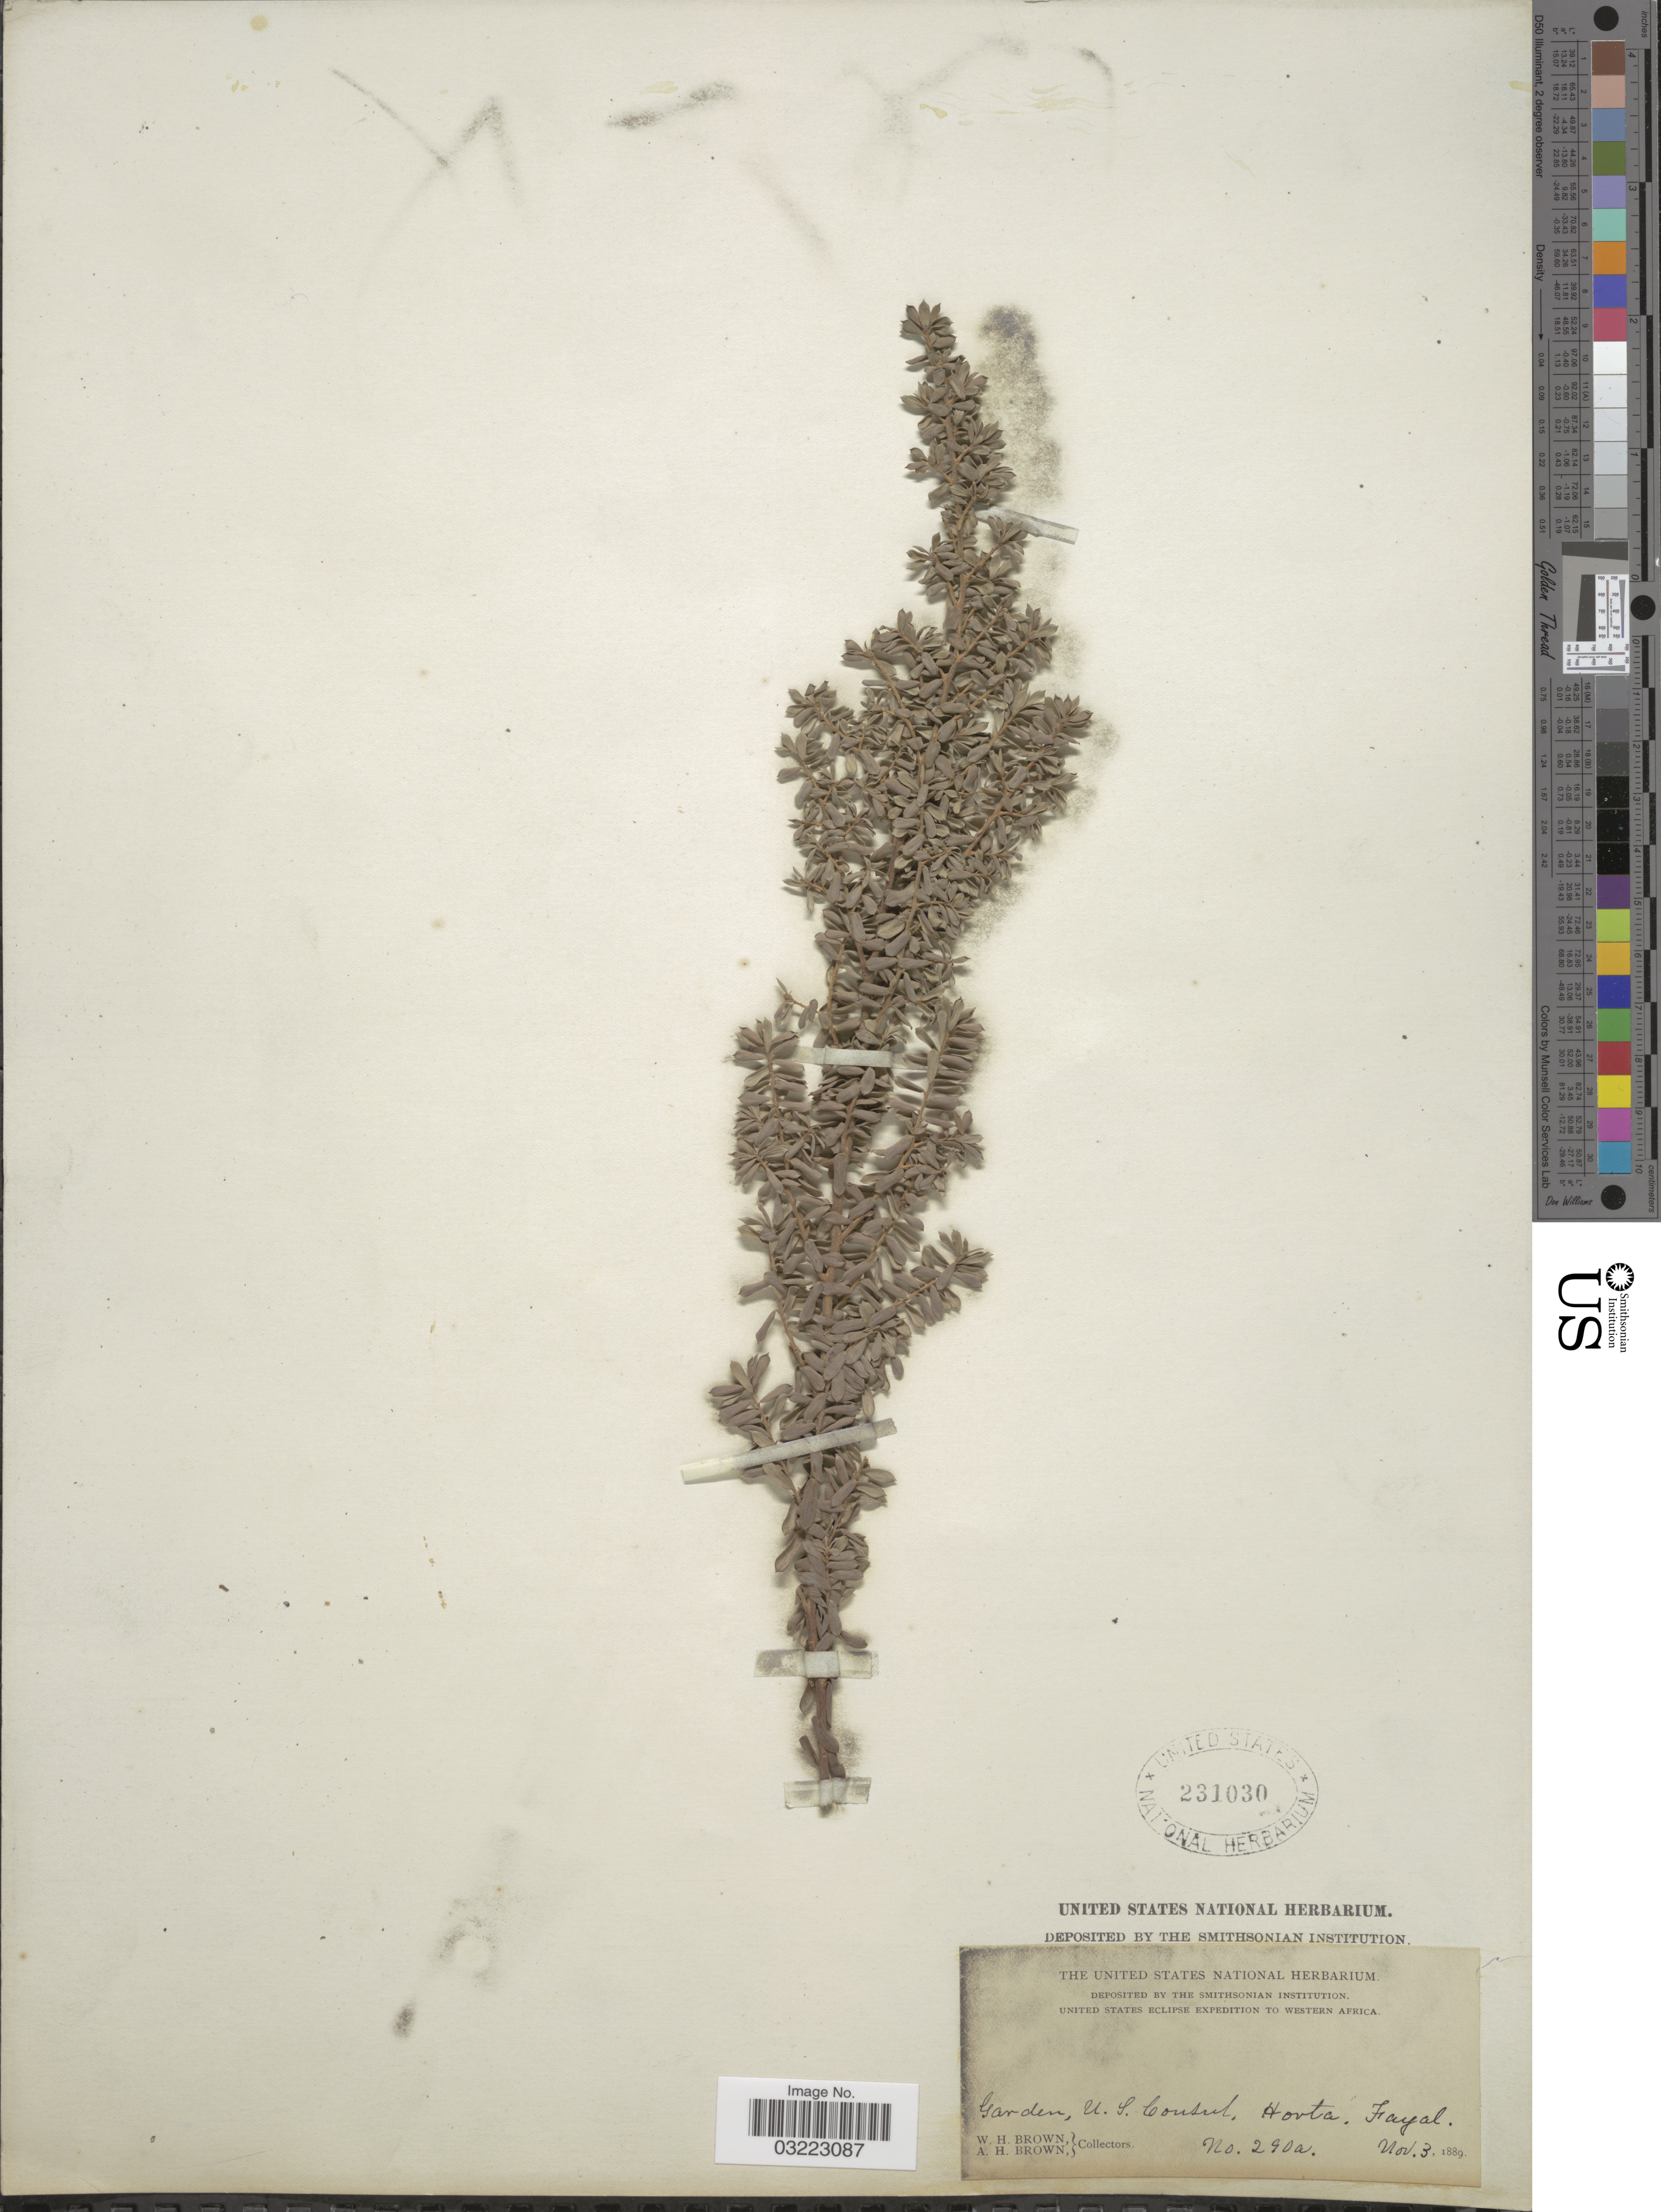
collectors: W. H. Brown & A. H. Brown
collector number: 290a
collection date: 1889-11-03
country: Portugal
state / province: Azores (Aut. Reg.)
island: Faial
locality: Western Africa. Garden, U.S. Consul, Horta, Fayal.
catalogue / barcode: US 231030